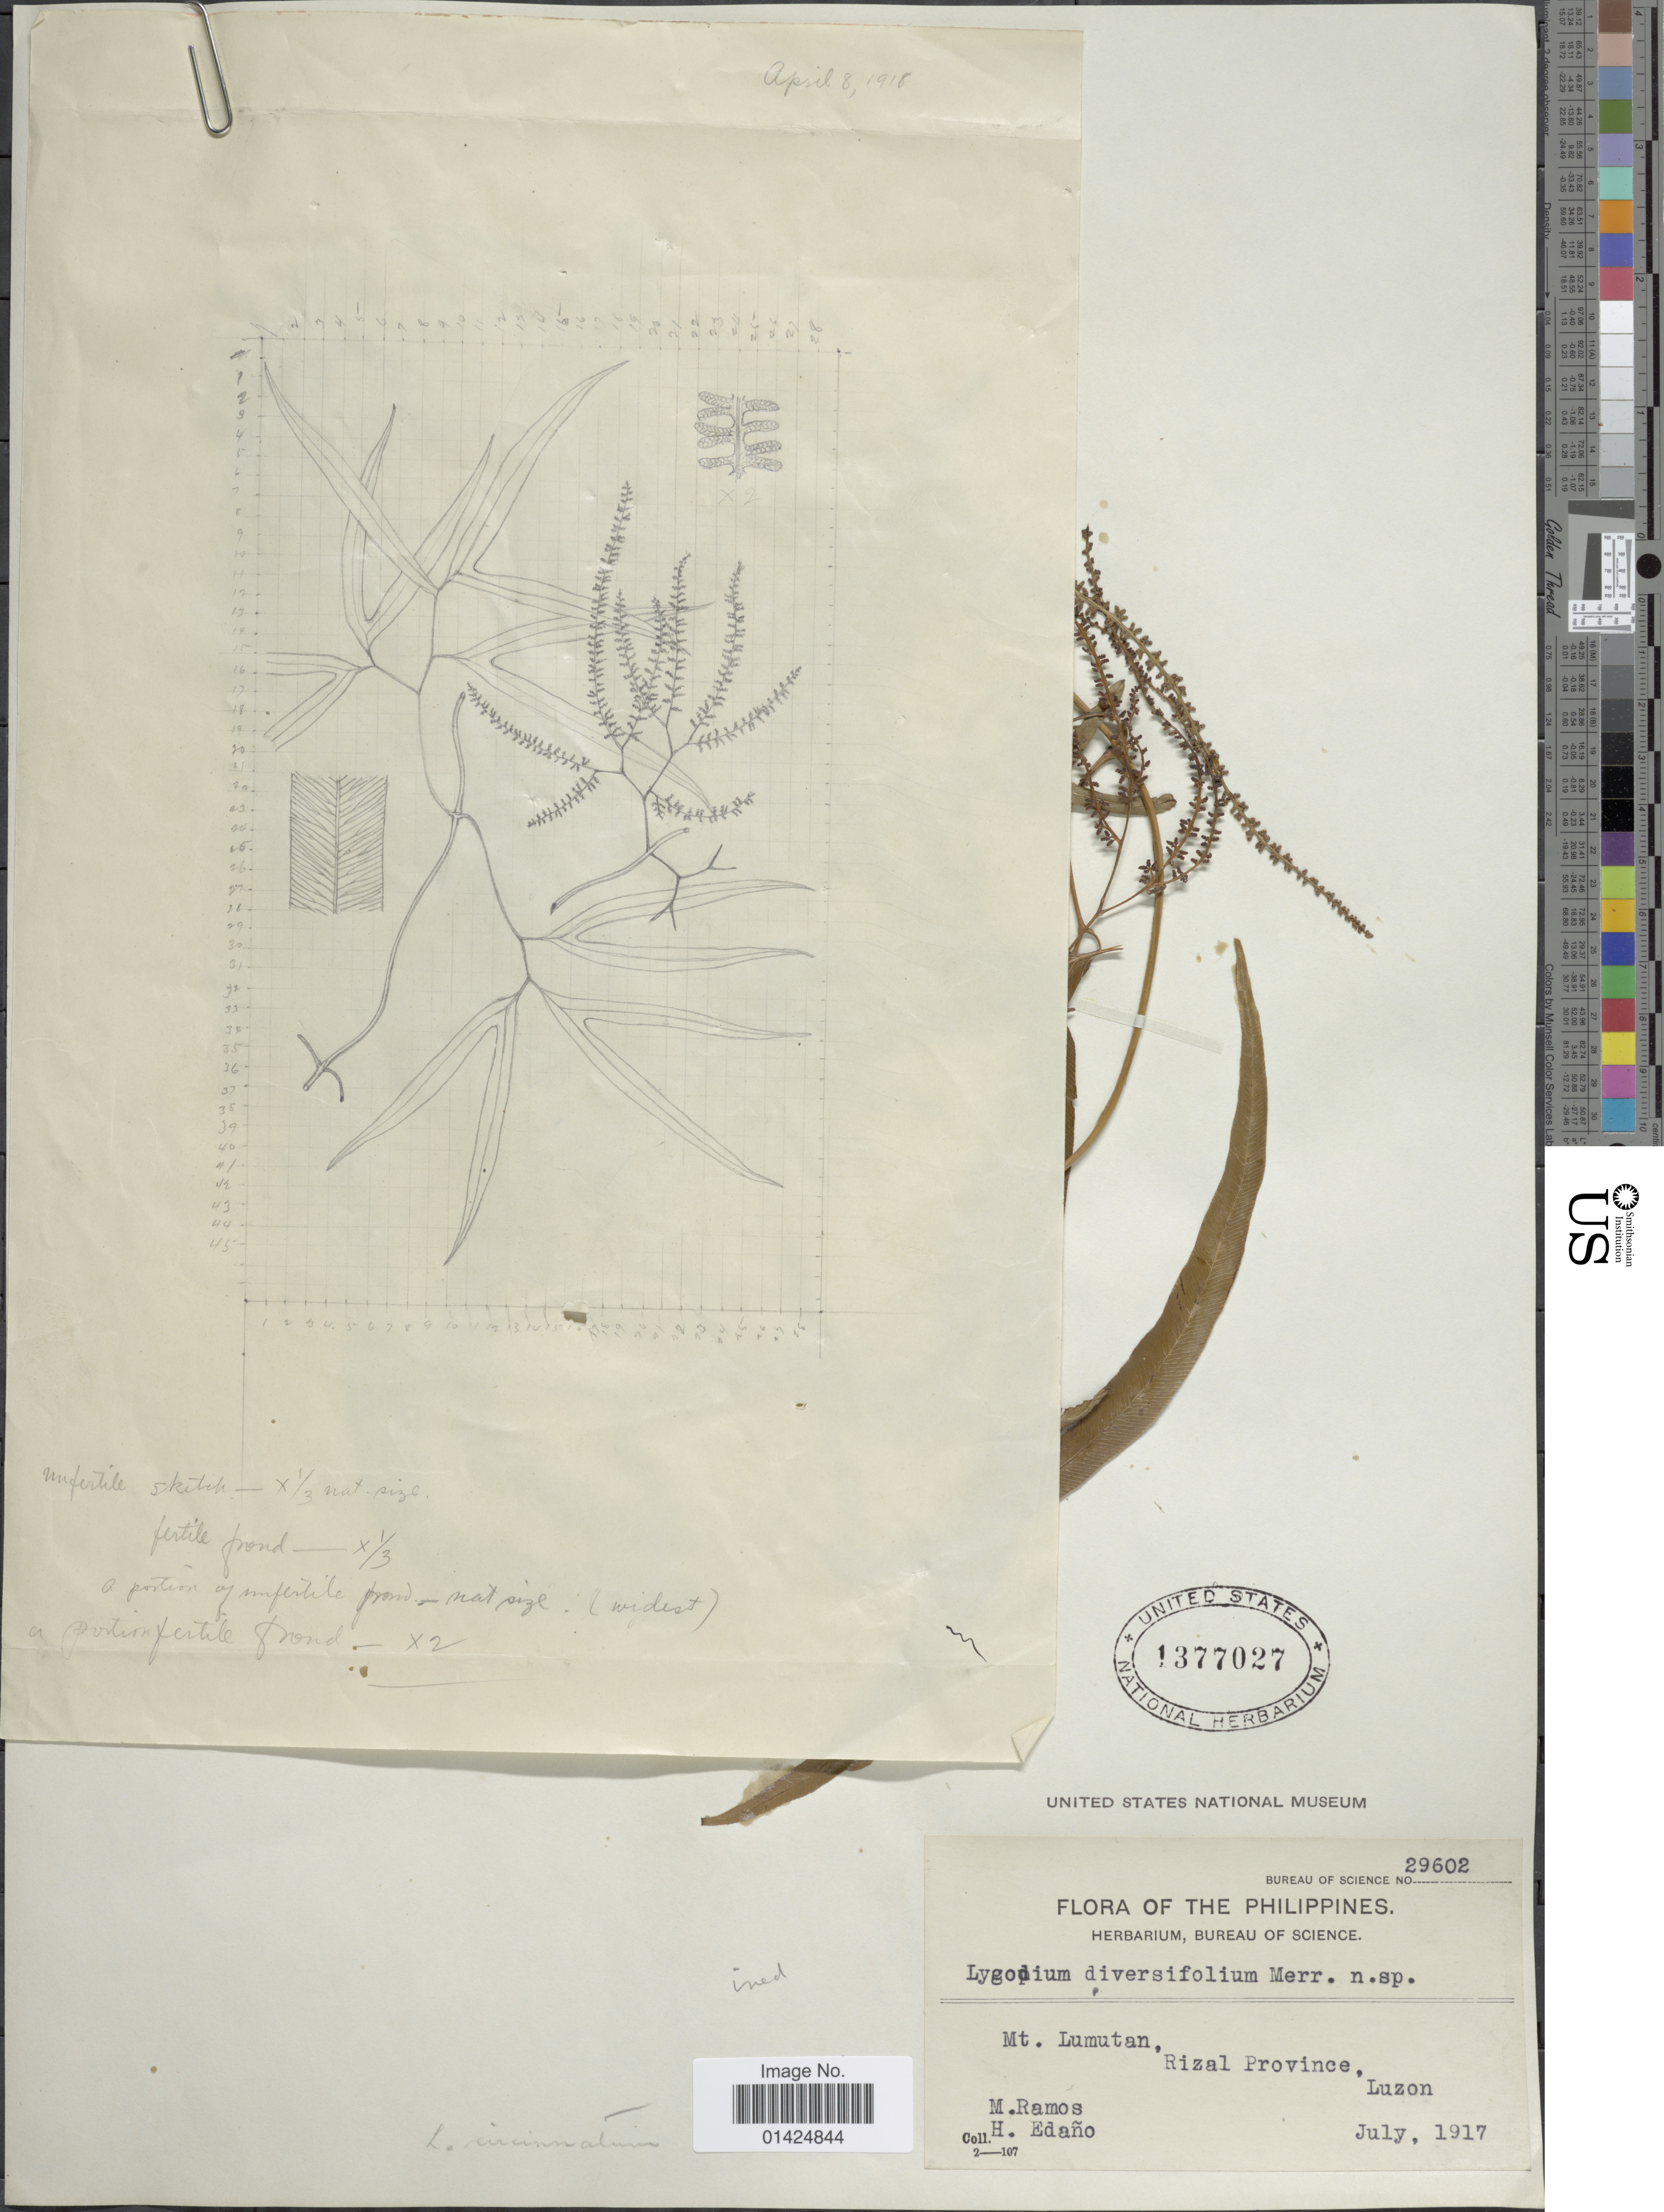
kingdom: Plantae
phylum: Tracheophyta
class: Polypodiopsida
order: Schizaeales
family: Lygodiaceae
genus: Lygodium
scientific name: Lygodium circinnatum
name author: (Burm. f.) Sw.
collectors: M. Ramos & H. Edaño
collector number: Bureau of Science 29602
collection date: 1917-07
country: Philippines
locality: Mt. Lumutan, Rizal Province, Luzon.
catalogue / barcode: US 1377027